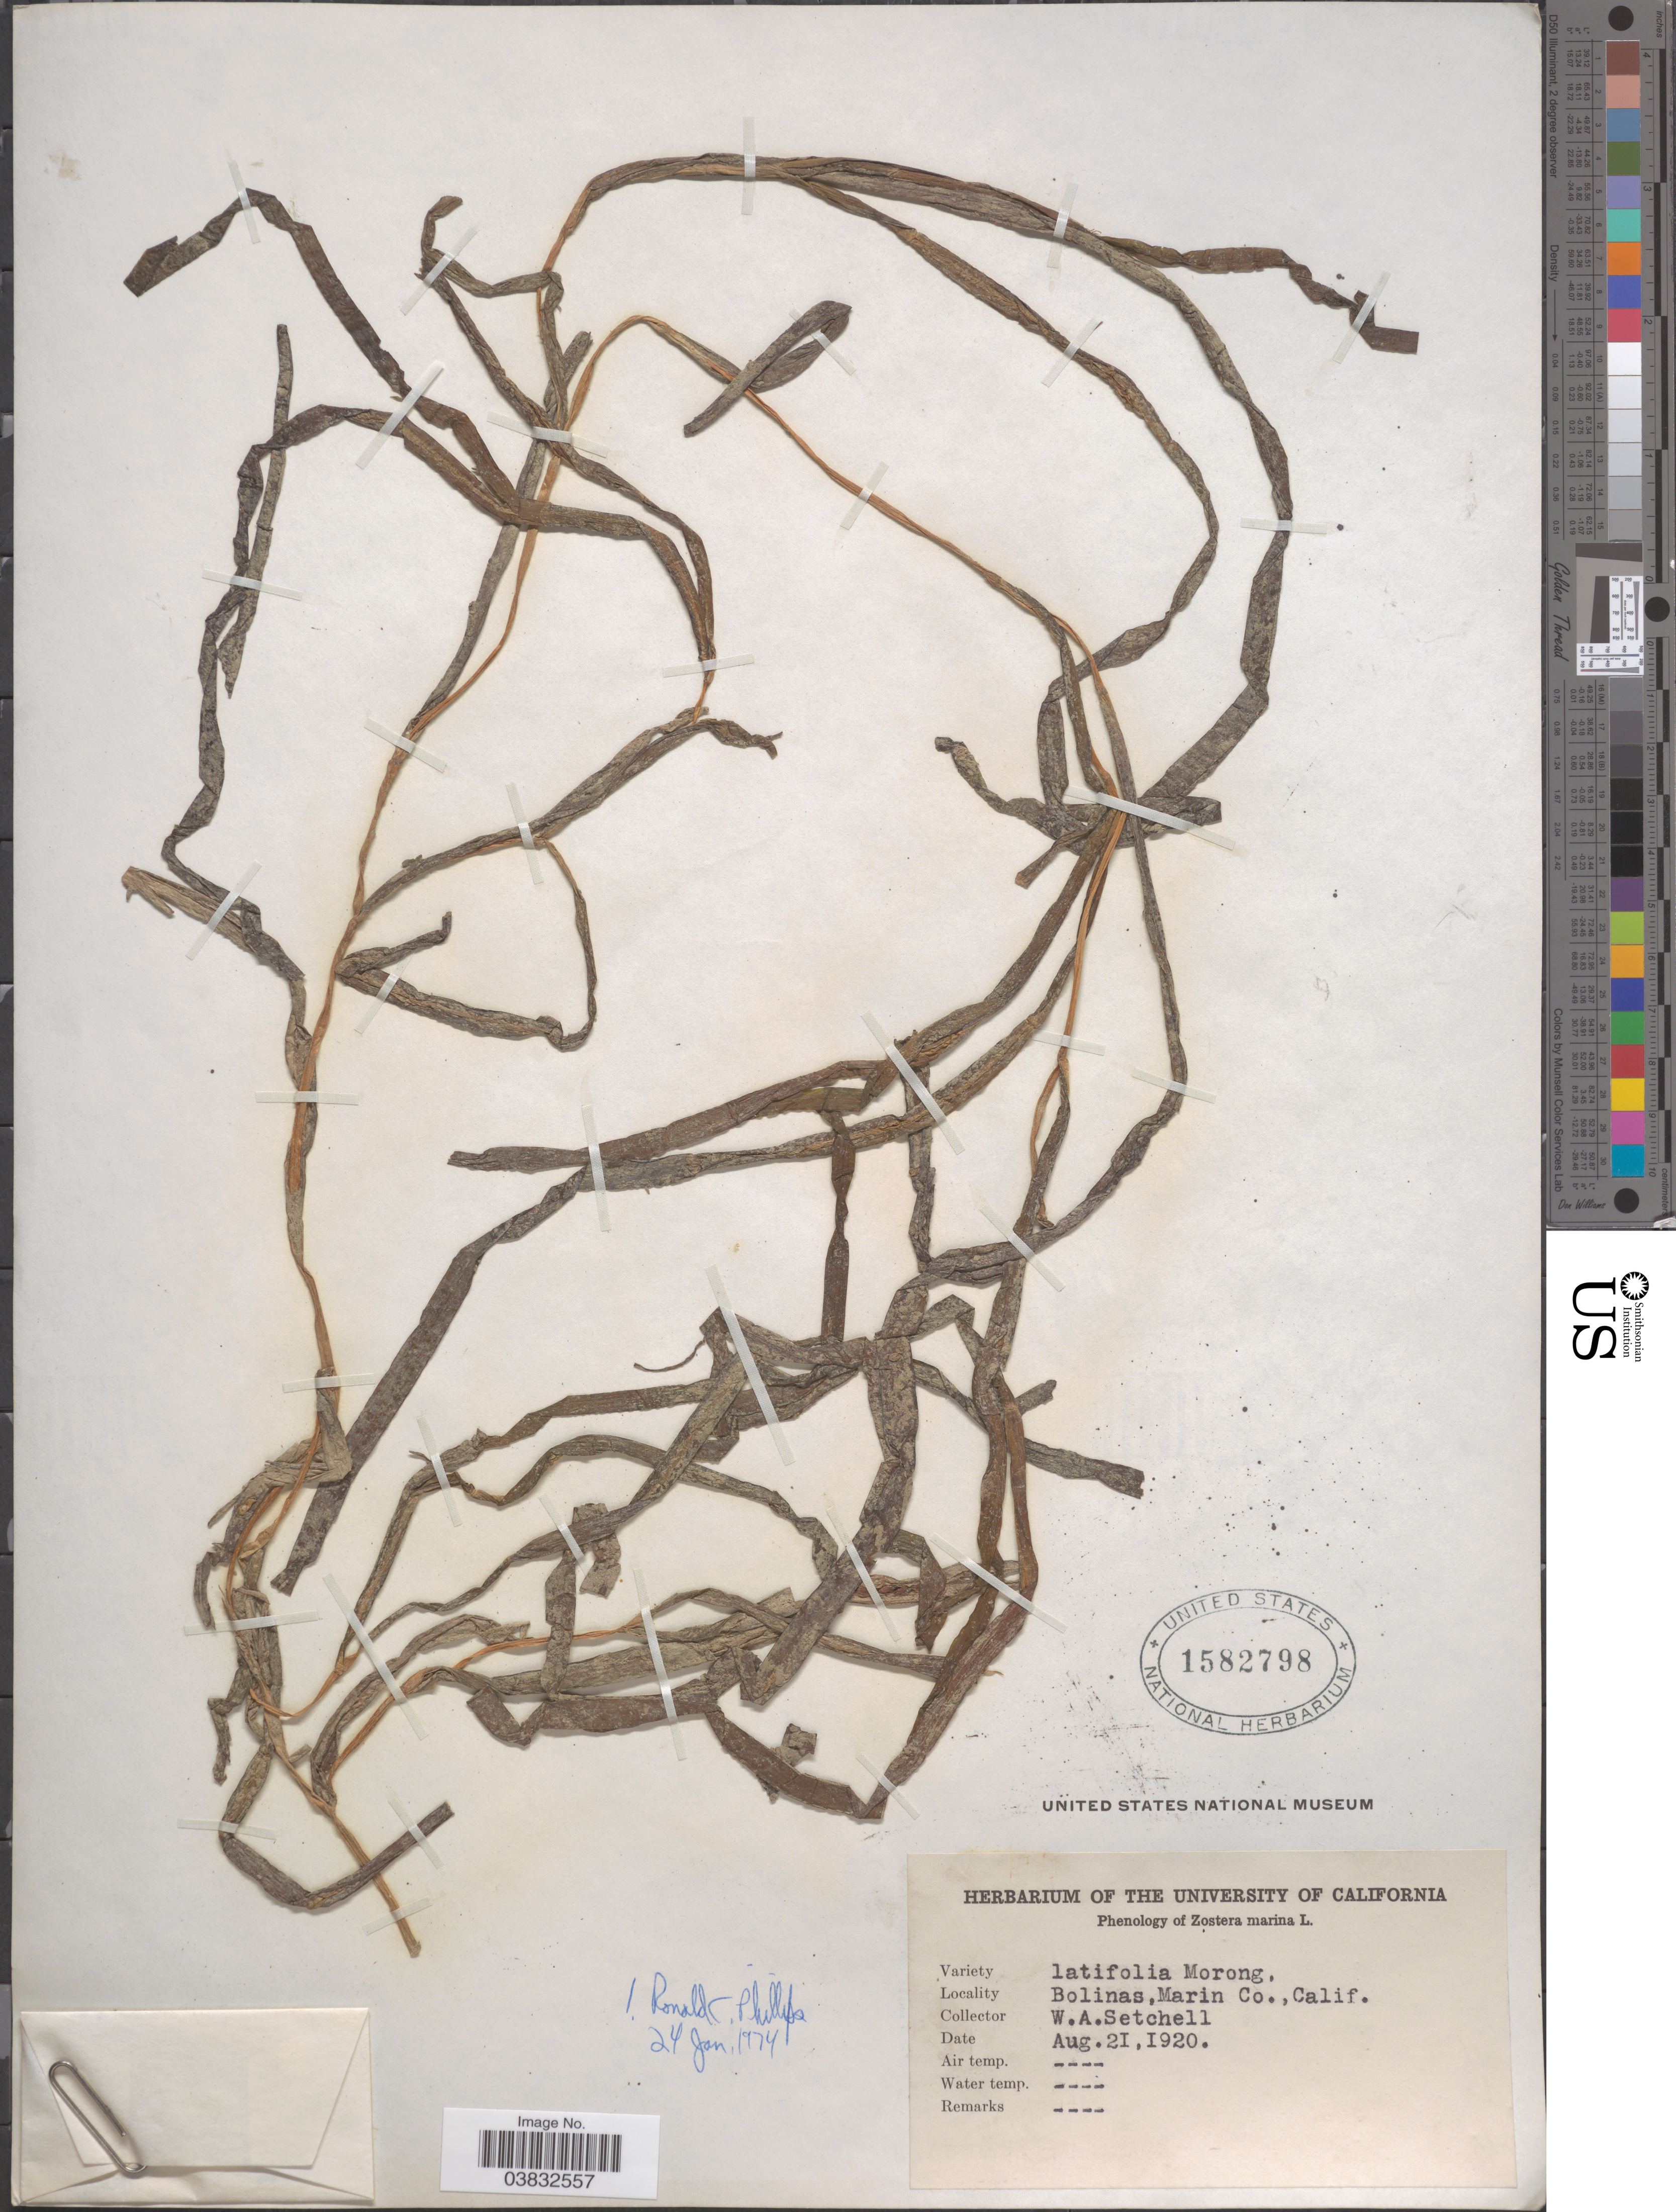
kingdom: Plantae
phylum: Tracheophyta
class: Liliopsida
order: Alismatales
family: Zosteraceae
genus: Zostera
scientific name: Zostera marina var. latifolia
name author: L.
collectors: W. Setchell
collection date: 1920-08-21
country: United States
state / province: California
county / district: Marin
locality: Bolinas, Marin Co.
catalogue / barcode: US 1582798